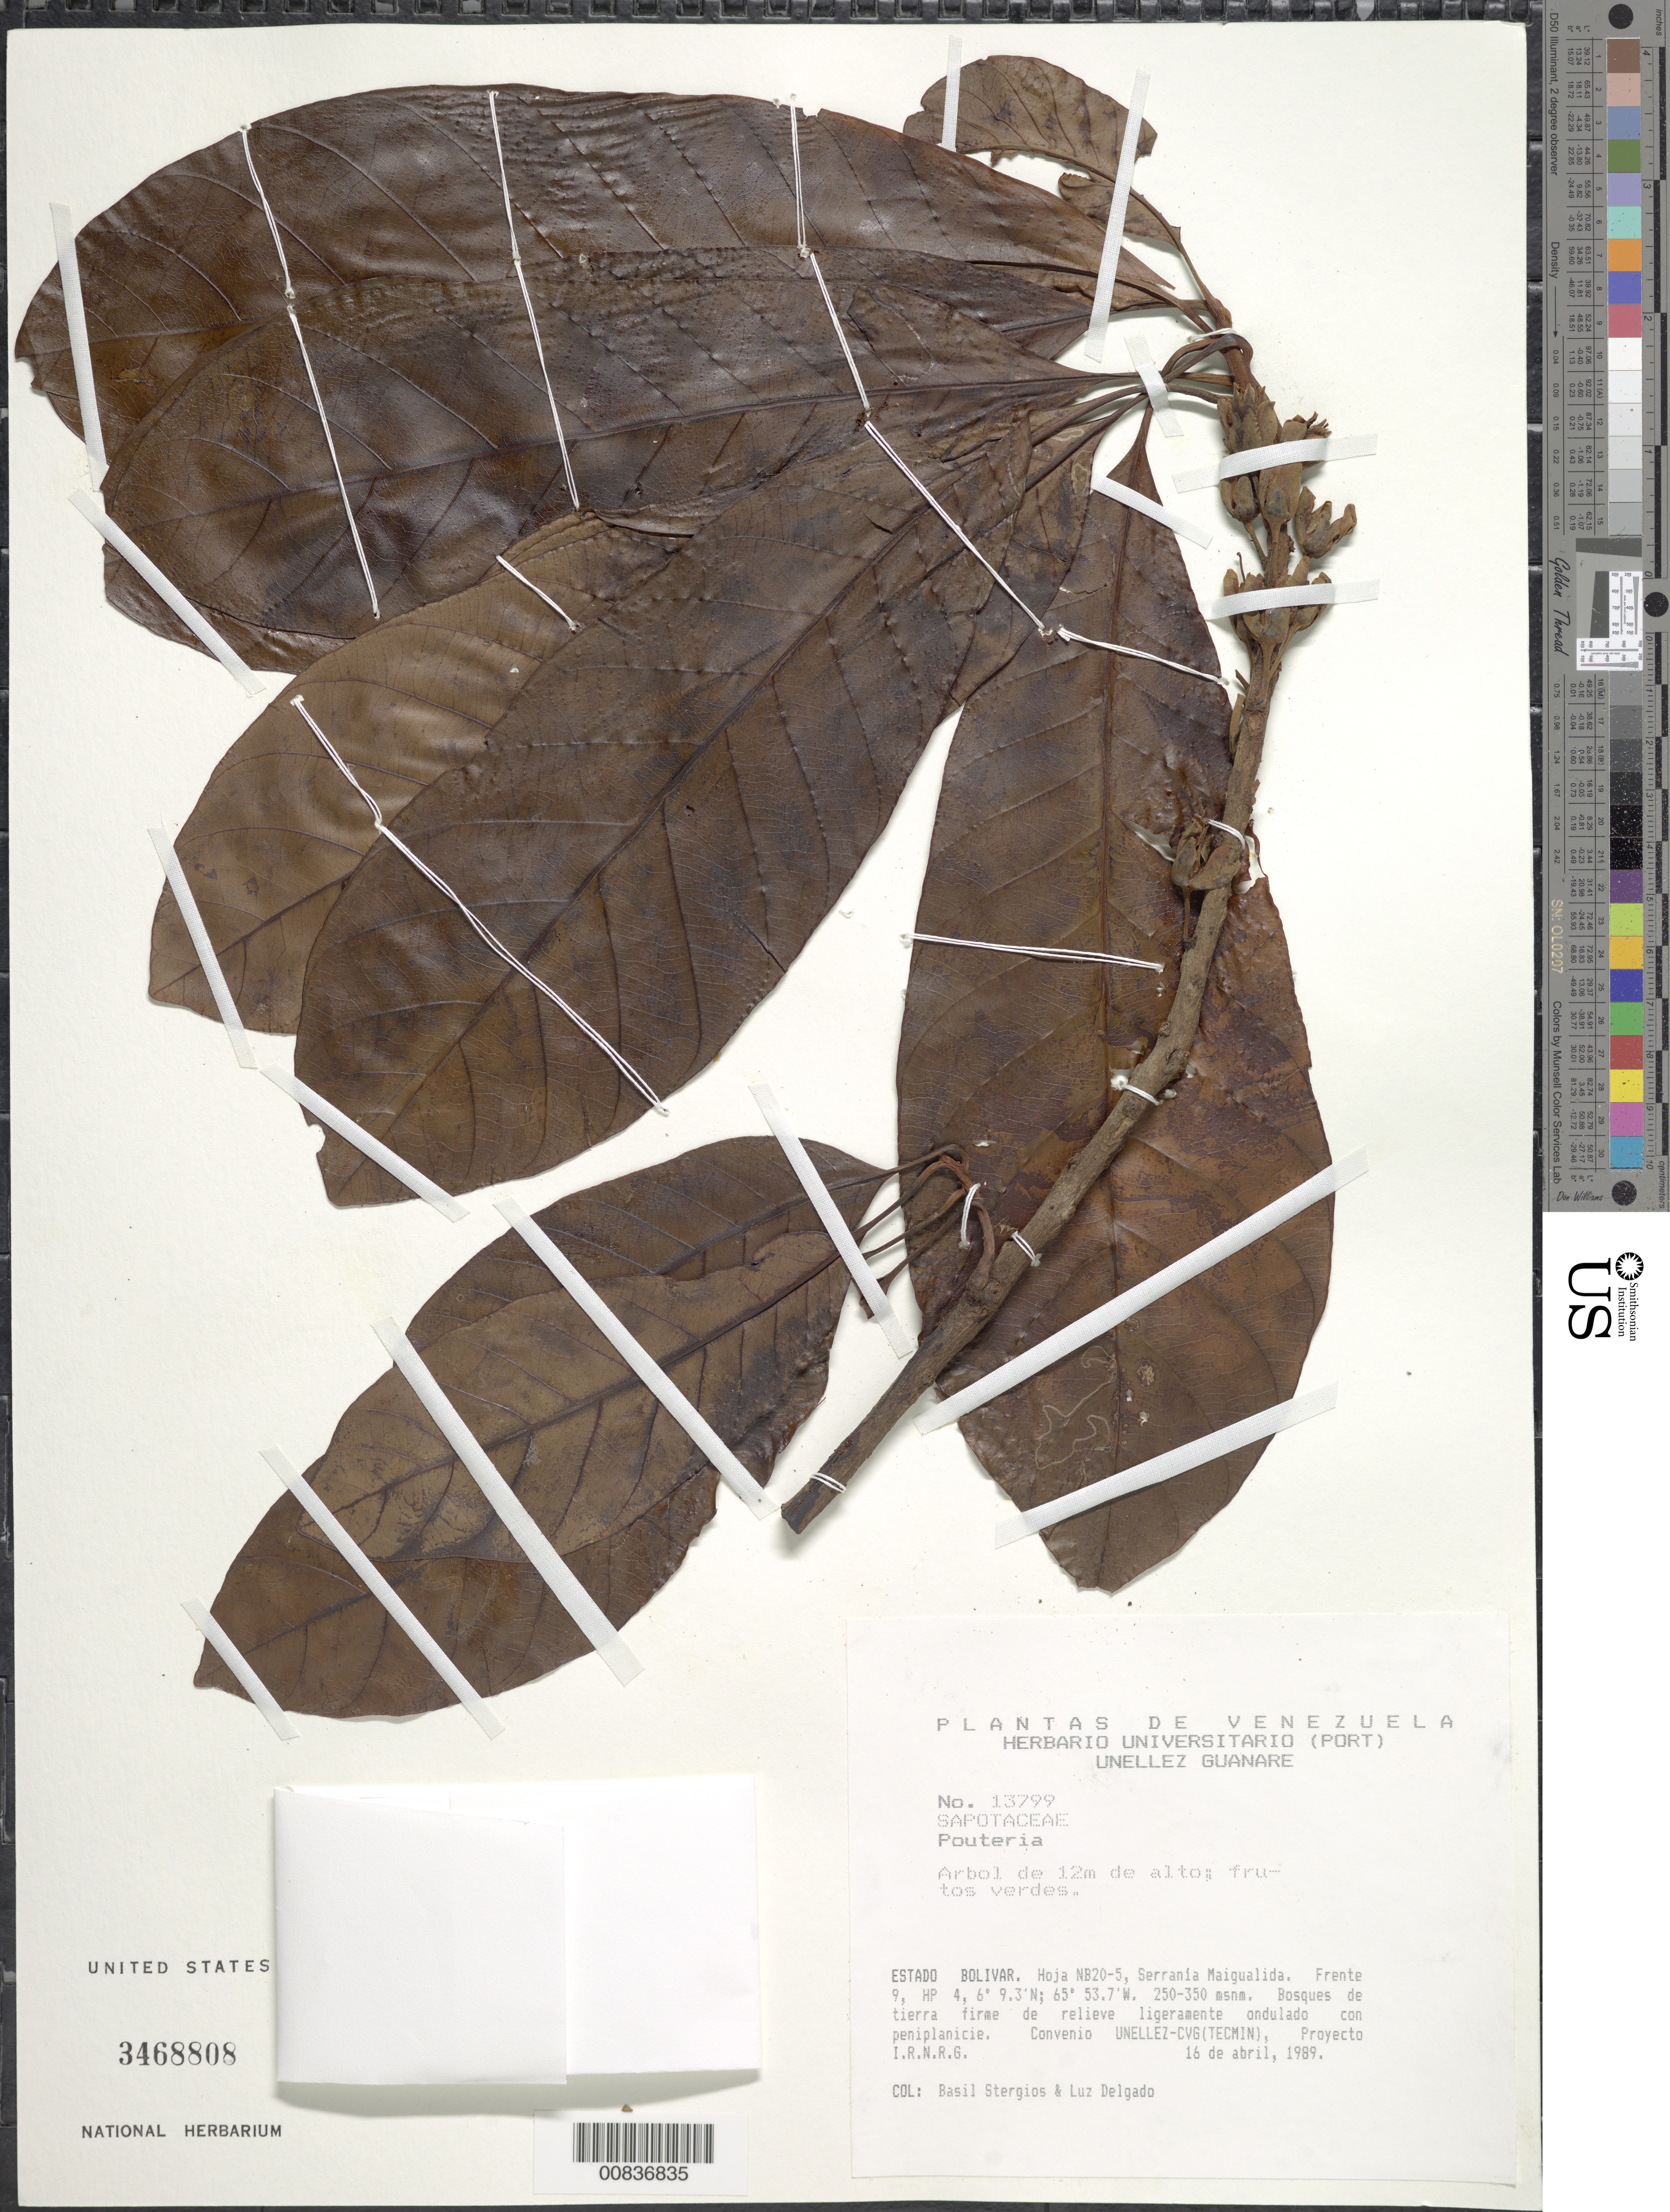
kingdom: Plantae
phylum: Tracheophyta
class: Magnoliopsida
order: Ericales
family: Sapotaceae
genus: Pouteria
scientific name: Pouteria sp.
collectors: B. G. Stergios & L. Delgado V.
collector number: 13799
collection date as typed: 16-Apr-89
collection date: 1989-04-16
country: Venezuela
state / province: Bolívar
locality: Serrania Maigualida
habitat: Bosque de tierra firme de relieve ligeramente ondulado con peniplanicie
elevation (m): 250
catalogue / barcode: US 3468808